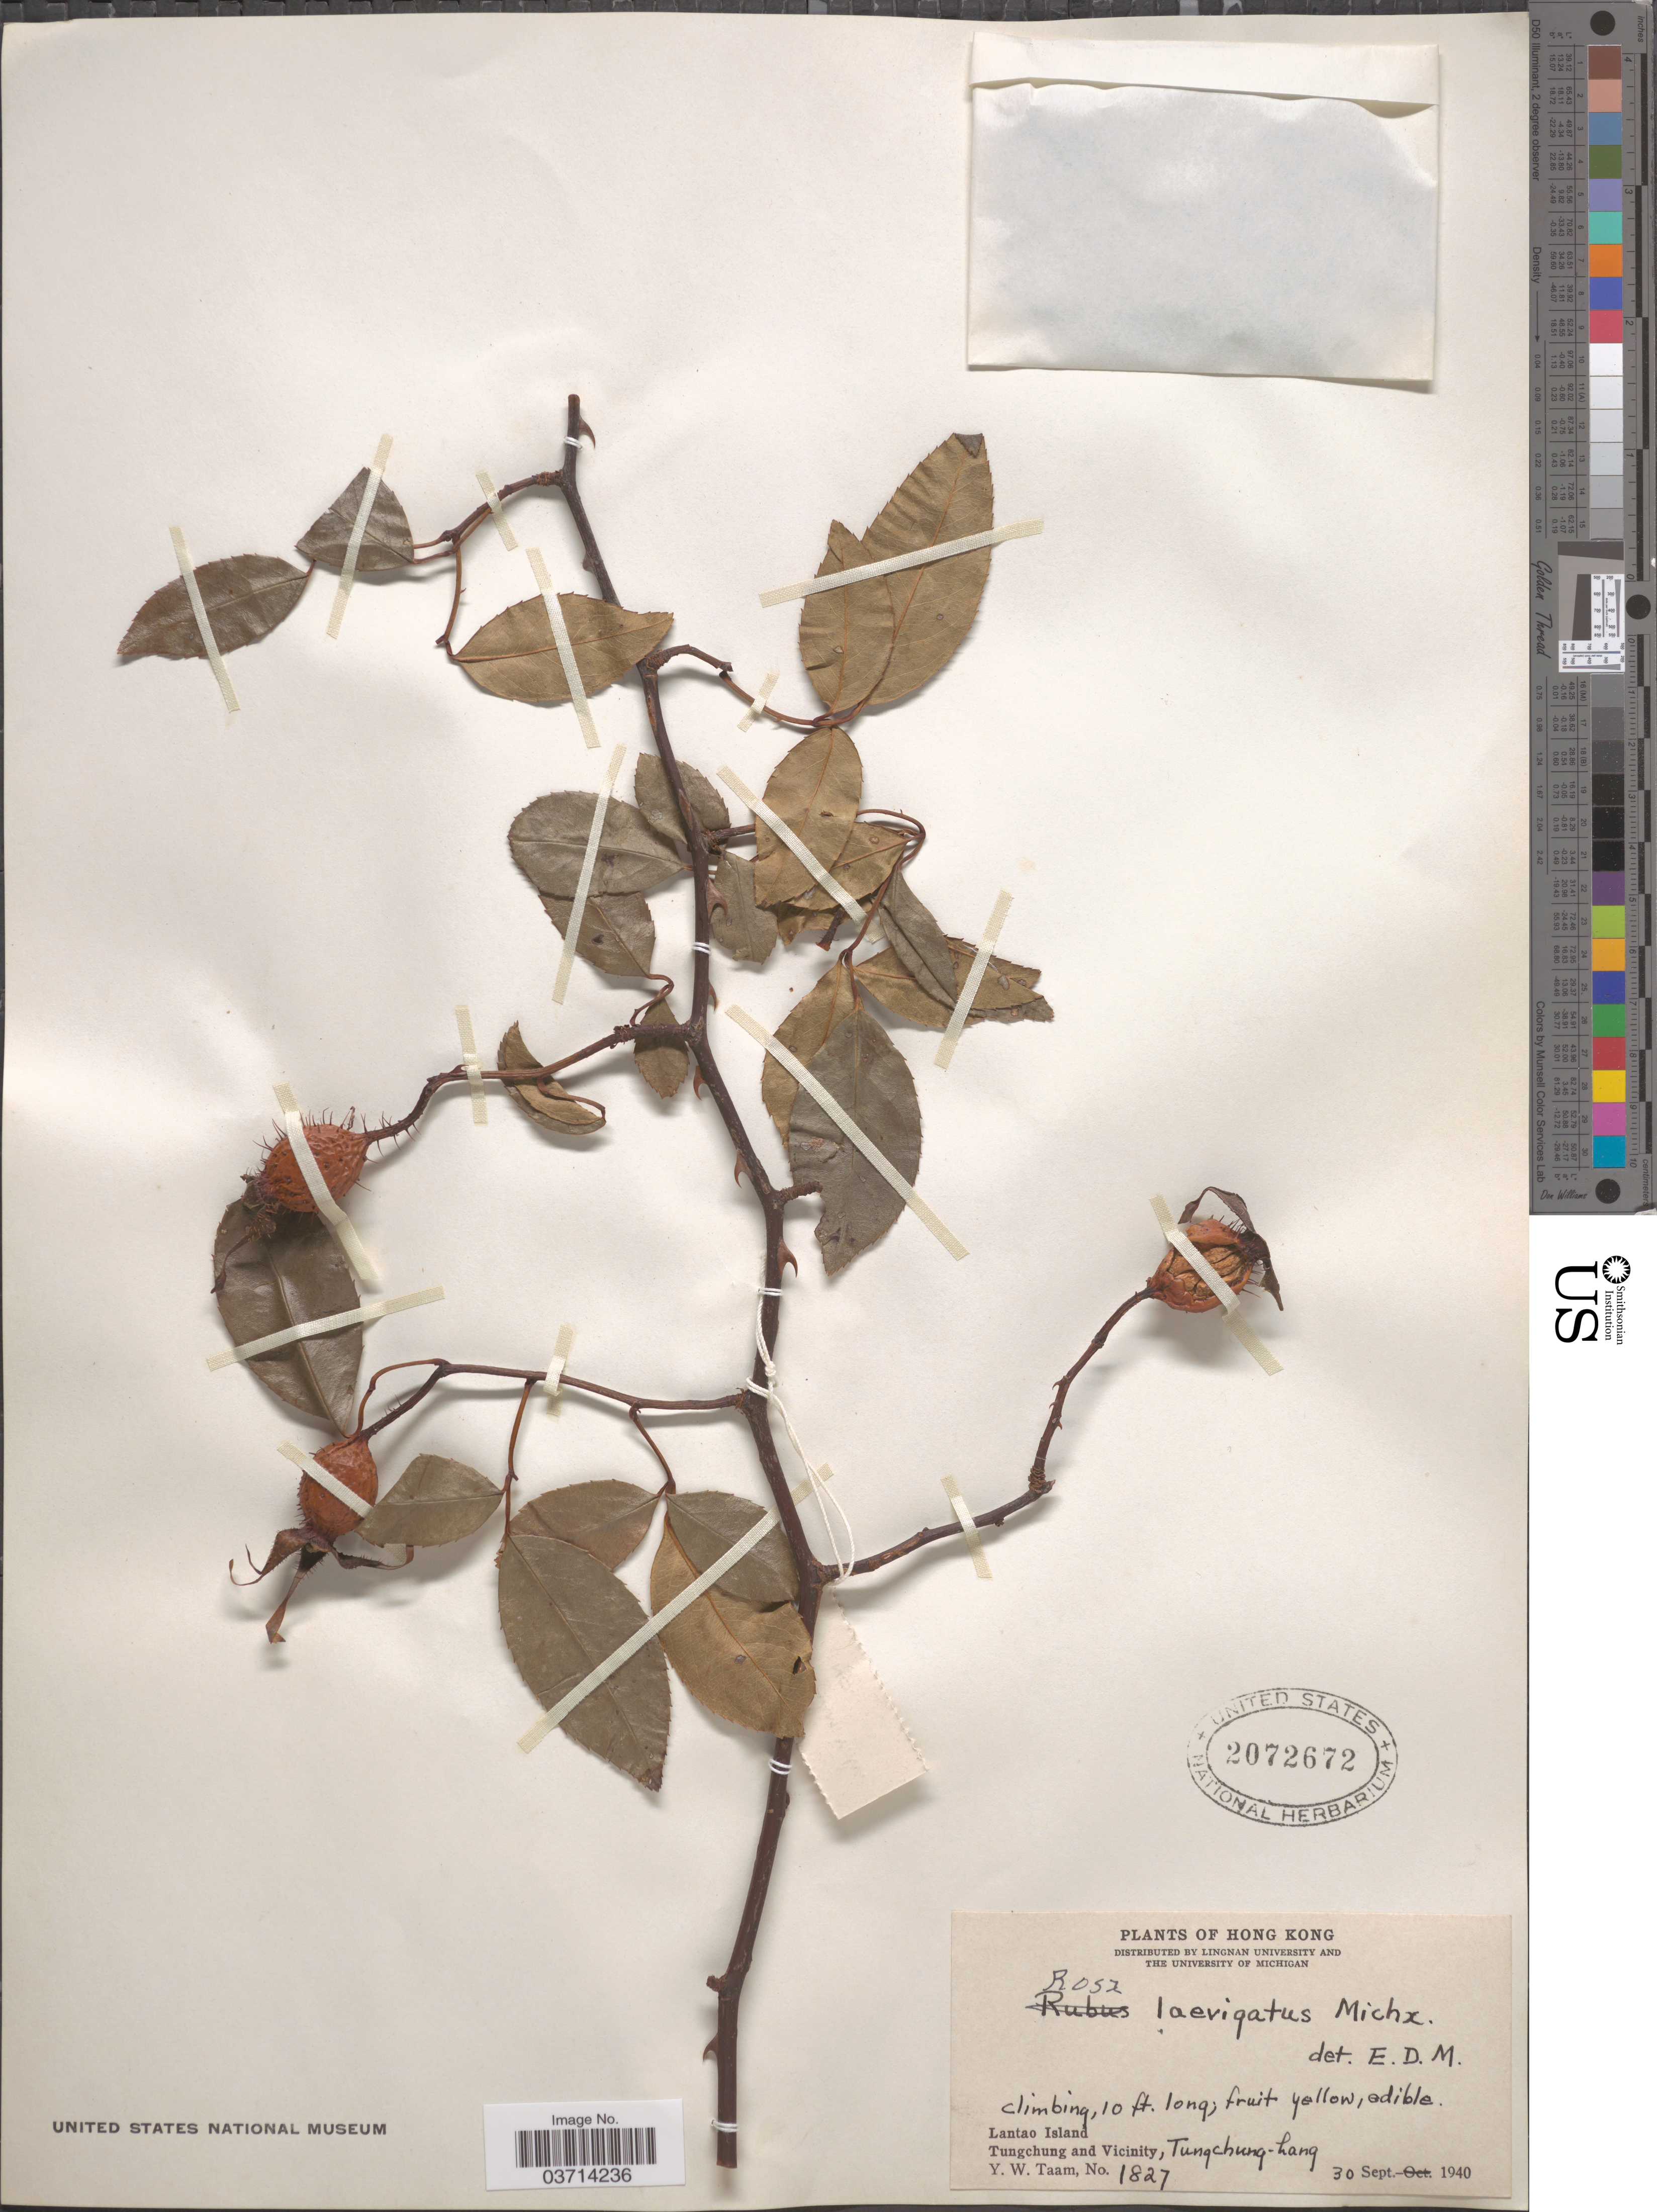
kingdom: Plantae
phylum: Tracheophyta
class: Magnoliopsida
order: Rosales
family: Rosaceae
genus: Rosa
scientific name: Rosa laevigata var. typica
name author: Herr.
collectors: Y. W. Taam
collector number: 1827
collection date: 1940-09-30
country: China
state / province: Hong Kong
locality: Lantao Island. Tungchung and Vicinity, Tungchung-hang.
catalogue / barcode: US 2072672